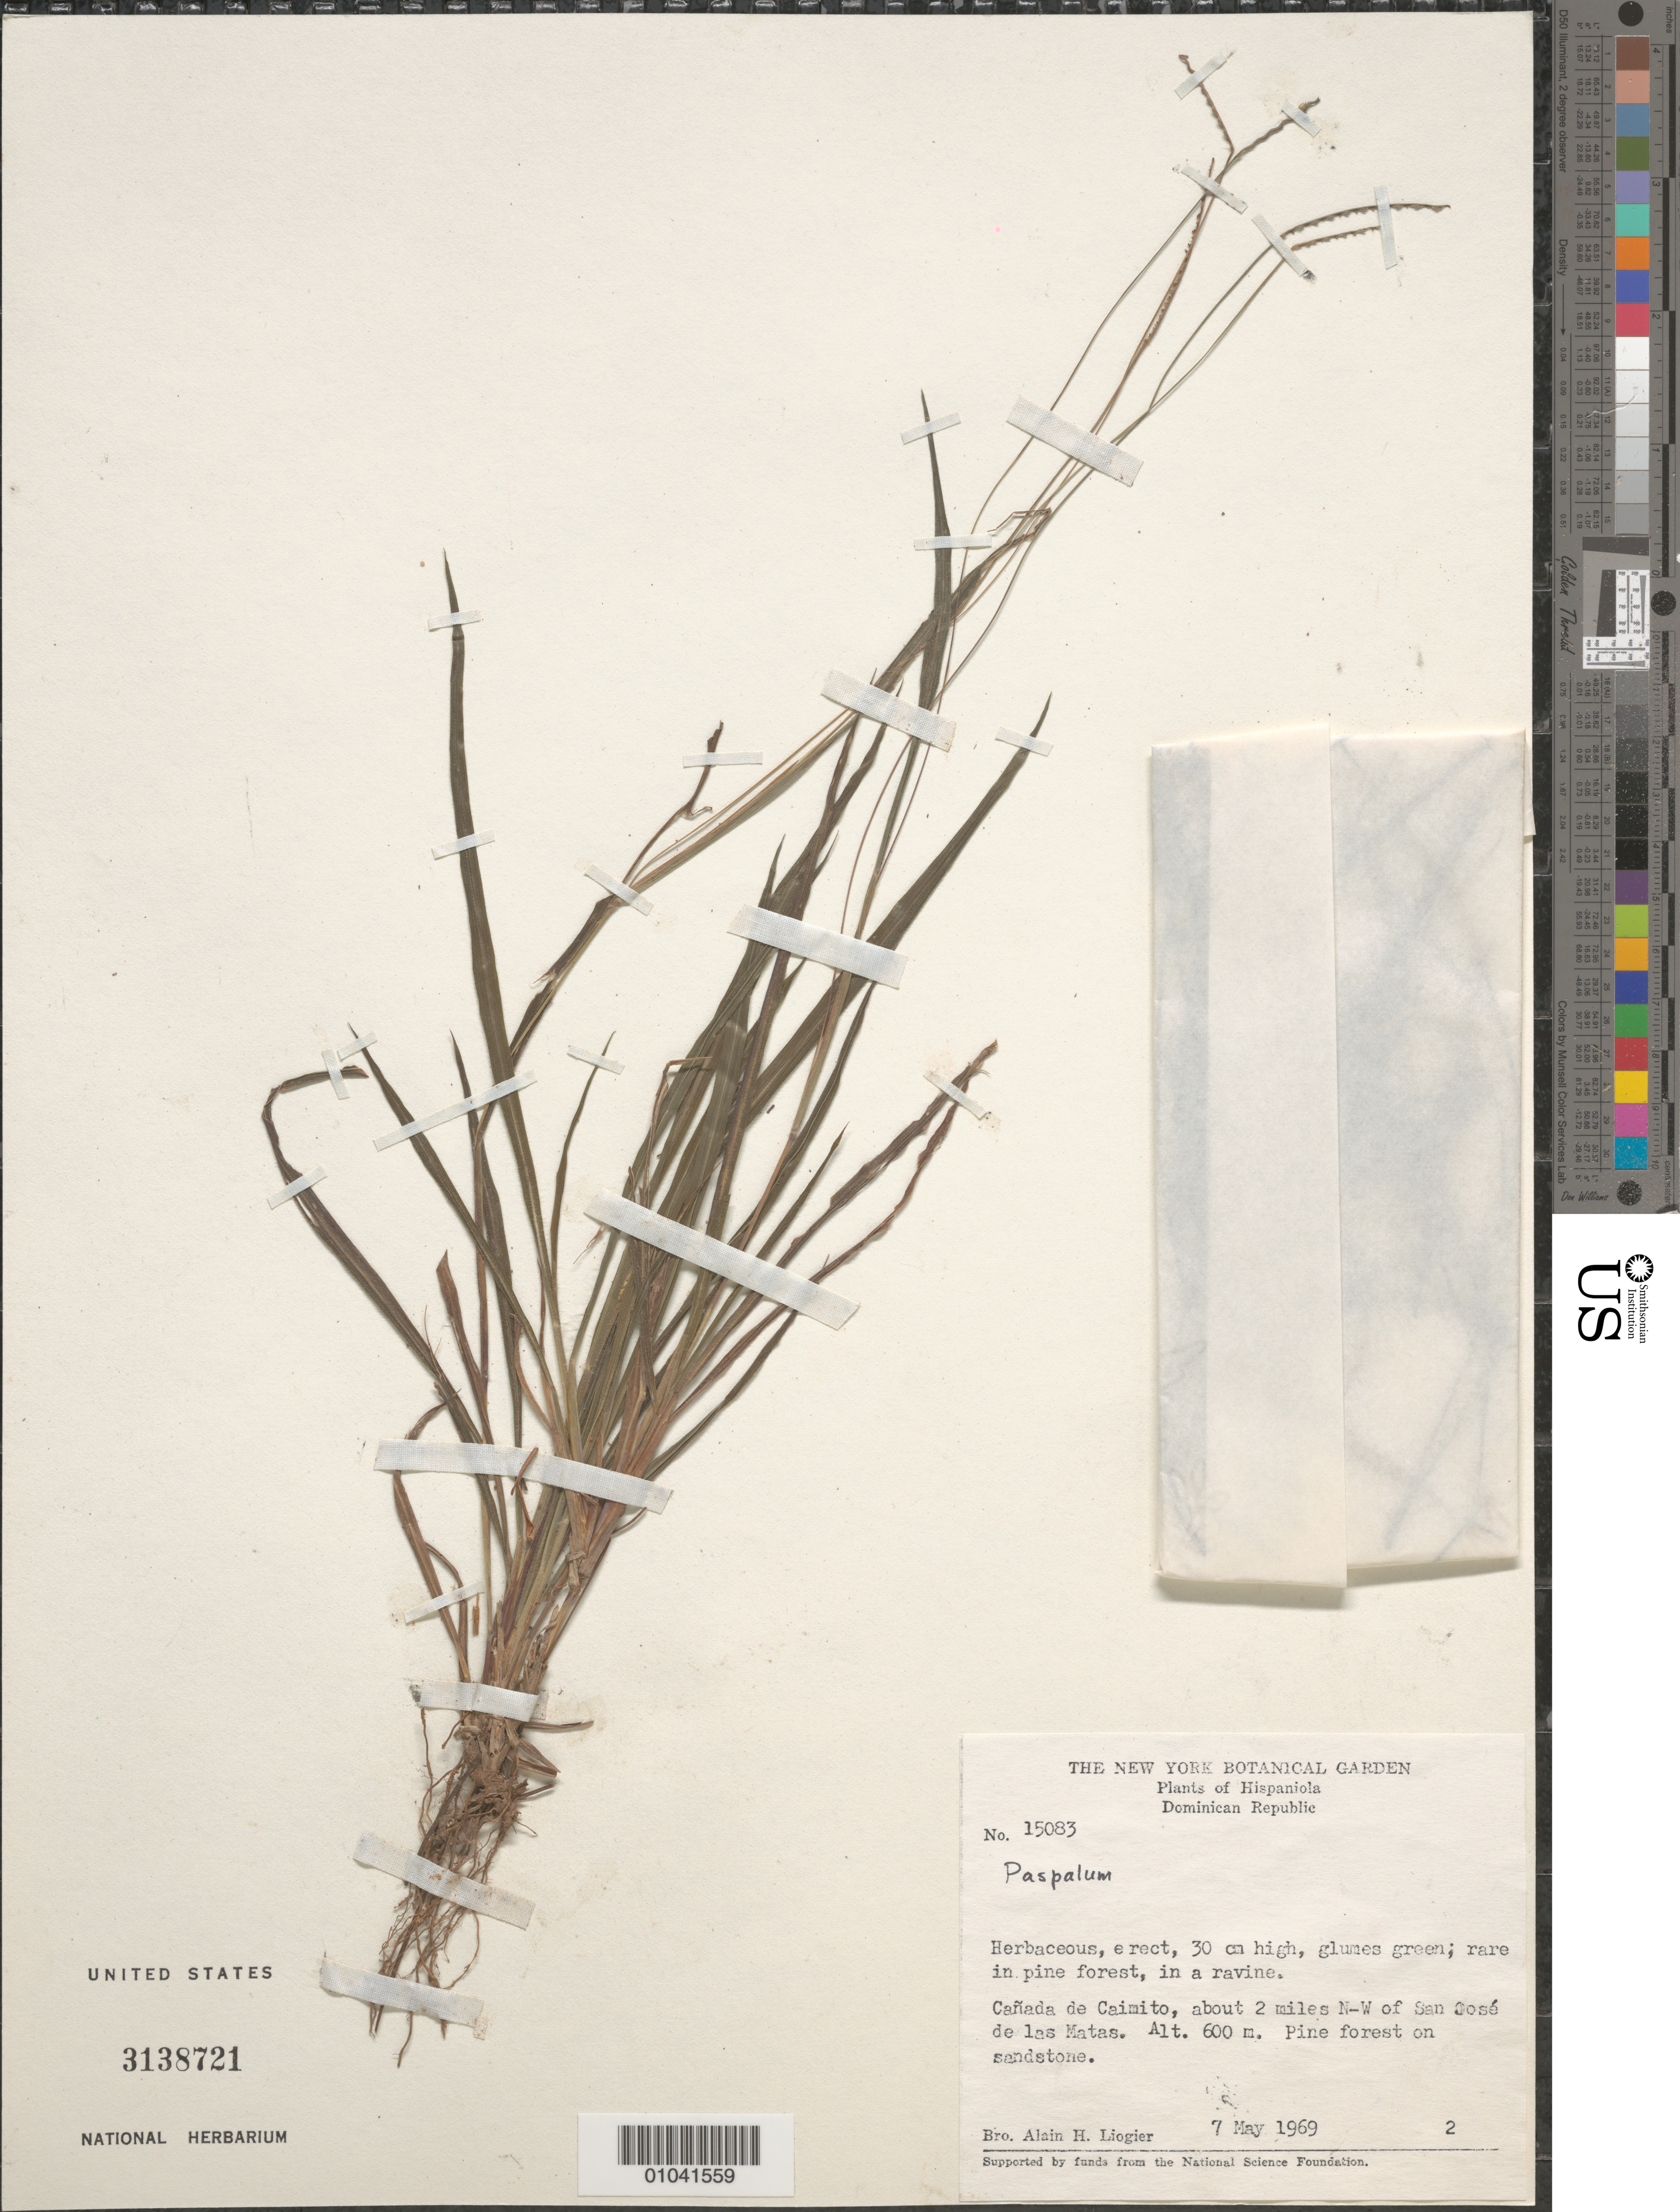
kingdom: Plantae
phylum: Tracheophyta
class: Liliopsida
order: Poales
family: Poaceae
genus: Paspalum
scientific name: Paspalum sp.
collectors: A. H. Liogier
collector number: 15083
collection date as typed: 07 May 1969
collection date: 1969-05-07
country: Dominican Republic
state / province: Santiago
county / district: San José de las Matas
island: Hispaniola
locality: Canada de Caimito, about 2 miles NW of San Jose de las Matas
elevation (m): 600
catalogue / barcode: US 3138721